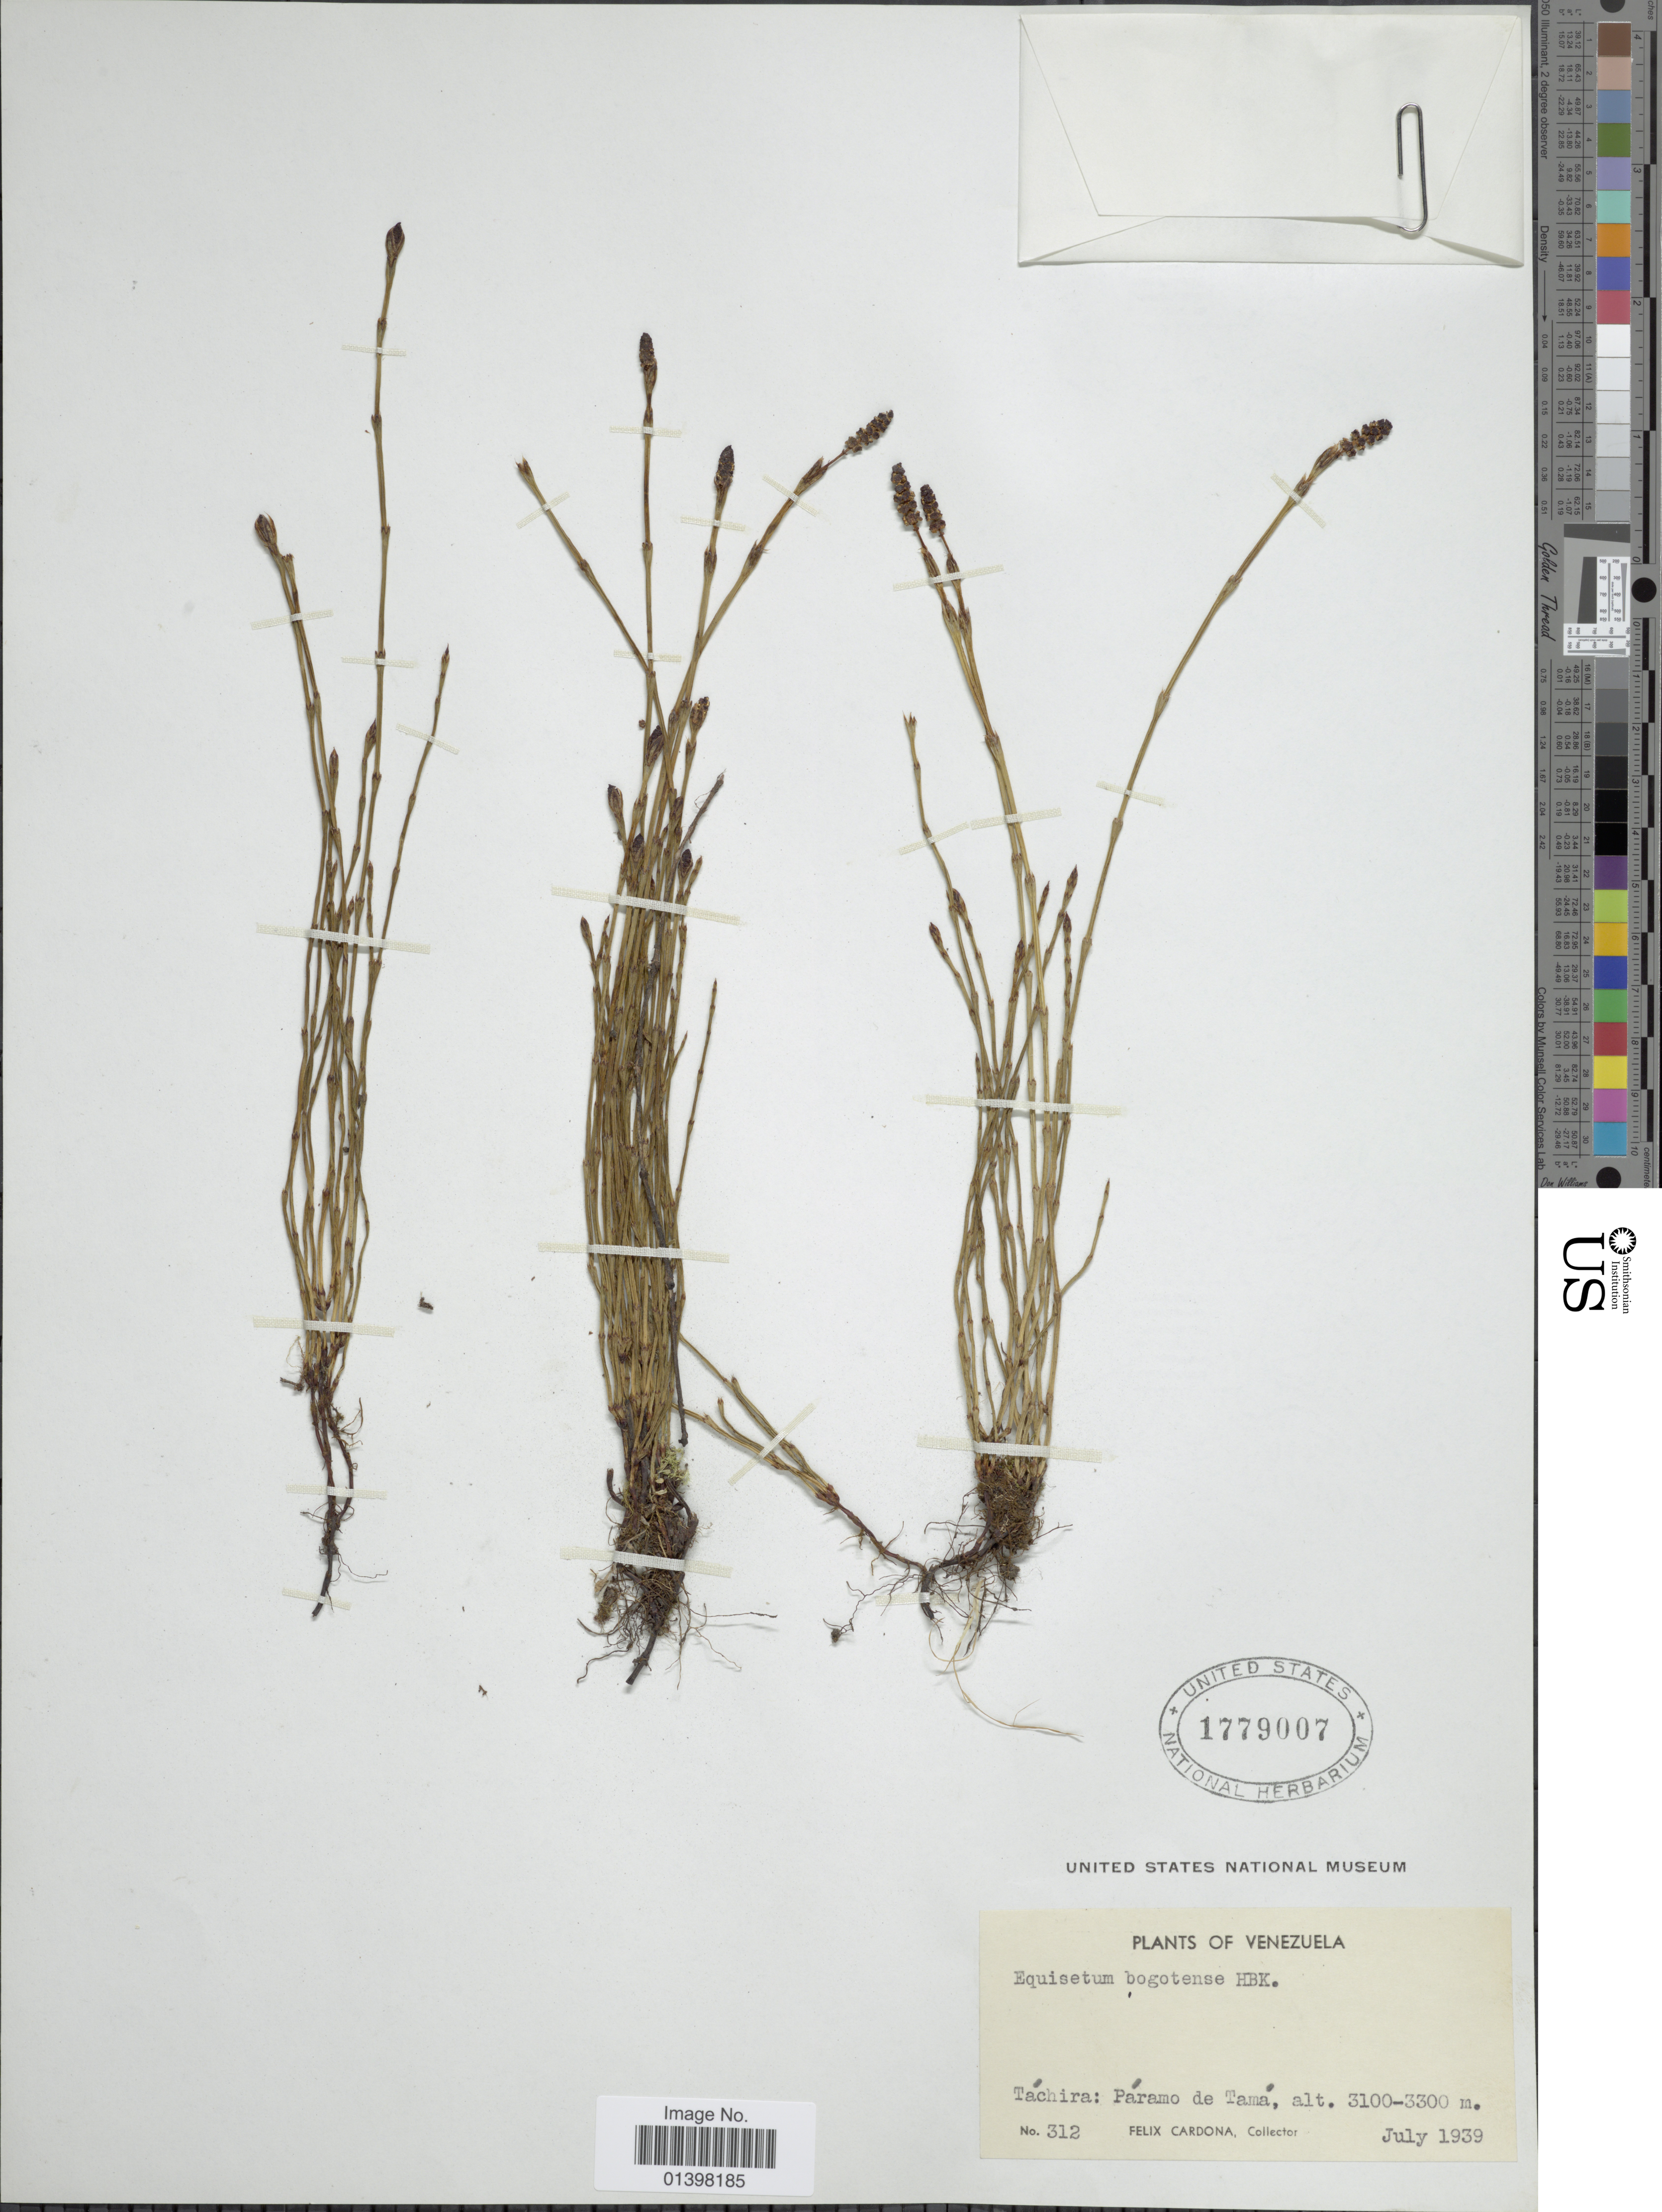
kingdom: Plantae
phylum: Tracheophyta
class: Polypodiopsida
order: Equisetales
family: Equisetaceae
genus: Equisetum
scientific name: Equisetum bogotense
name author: Kunth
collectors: F. Cardona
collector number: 312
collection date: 1939-07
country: Venezuela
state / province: Tachira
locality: Páramo de Tamá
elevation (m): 3100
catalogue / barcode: US 1779007